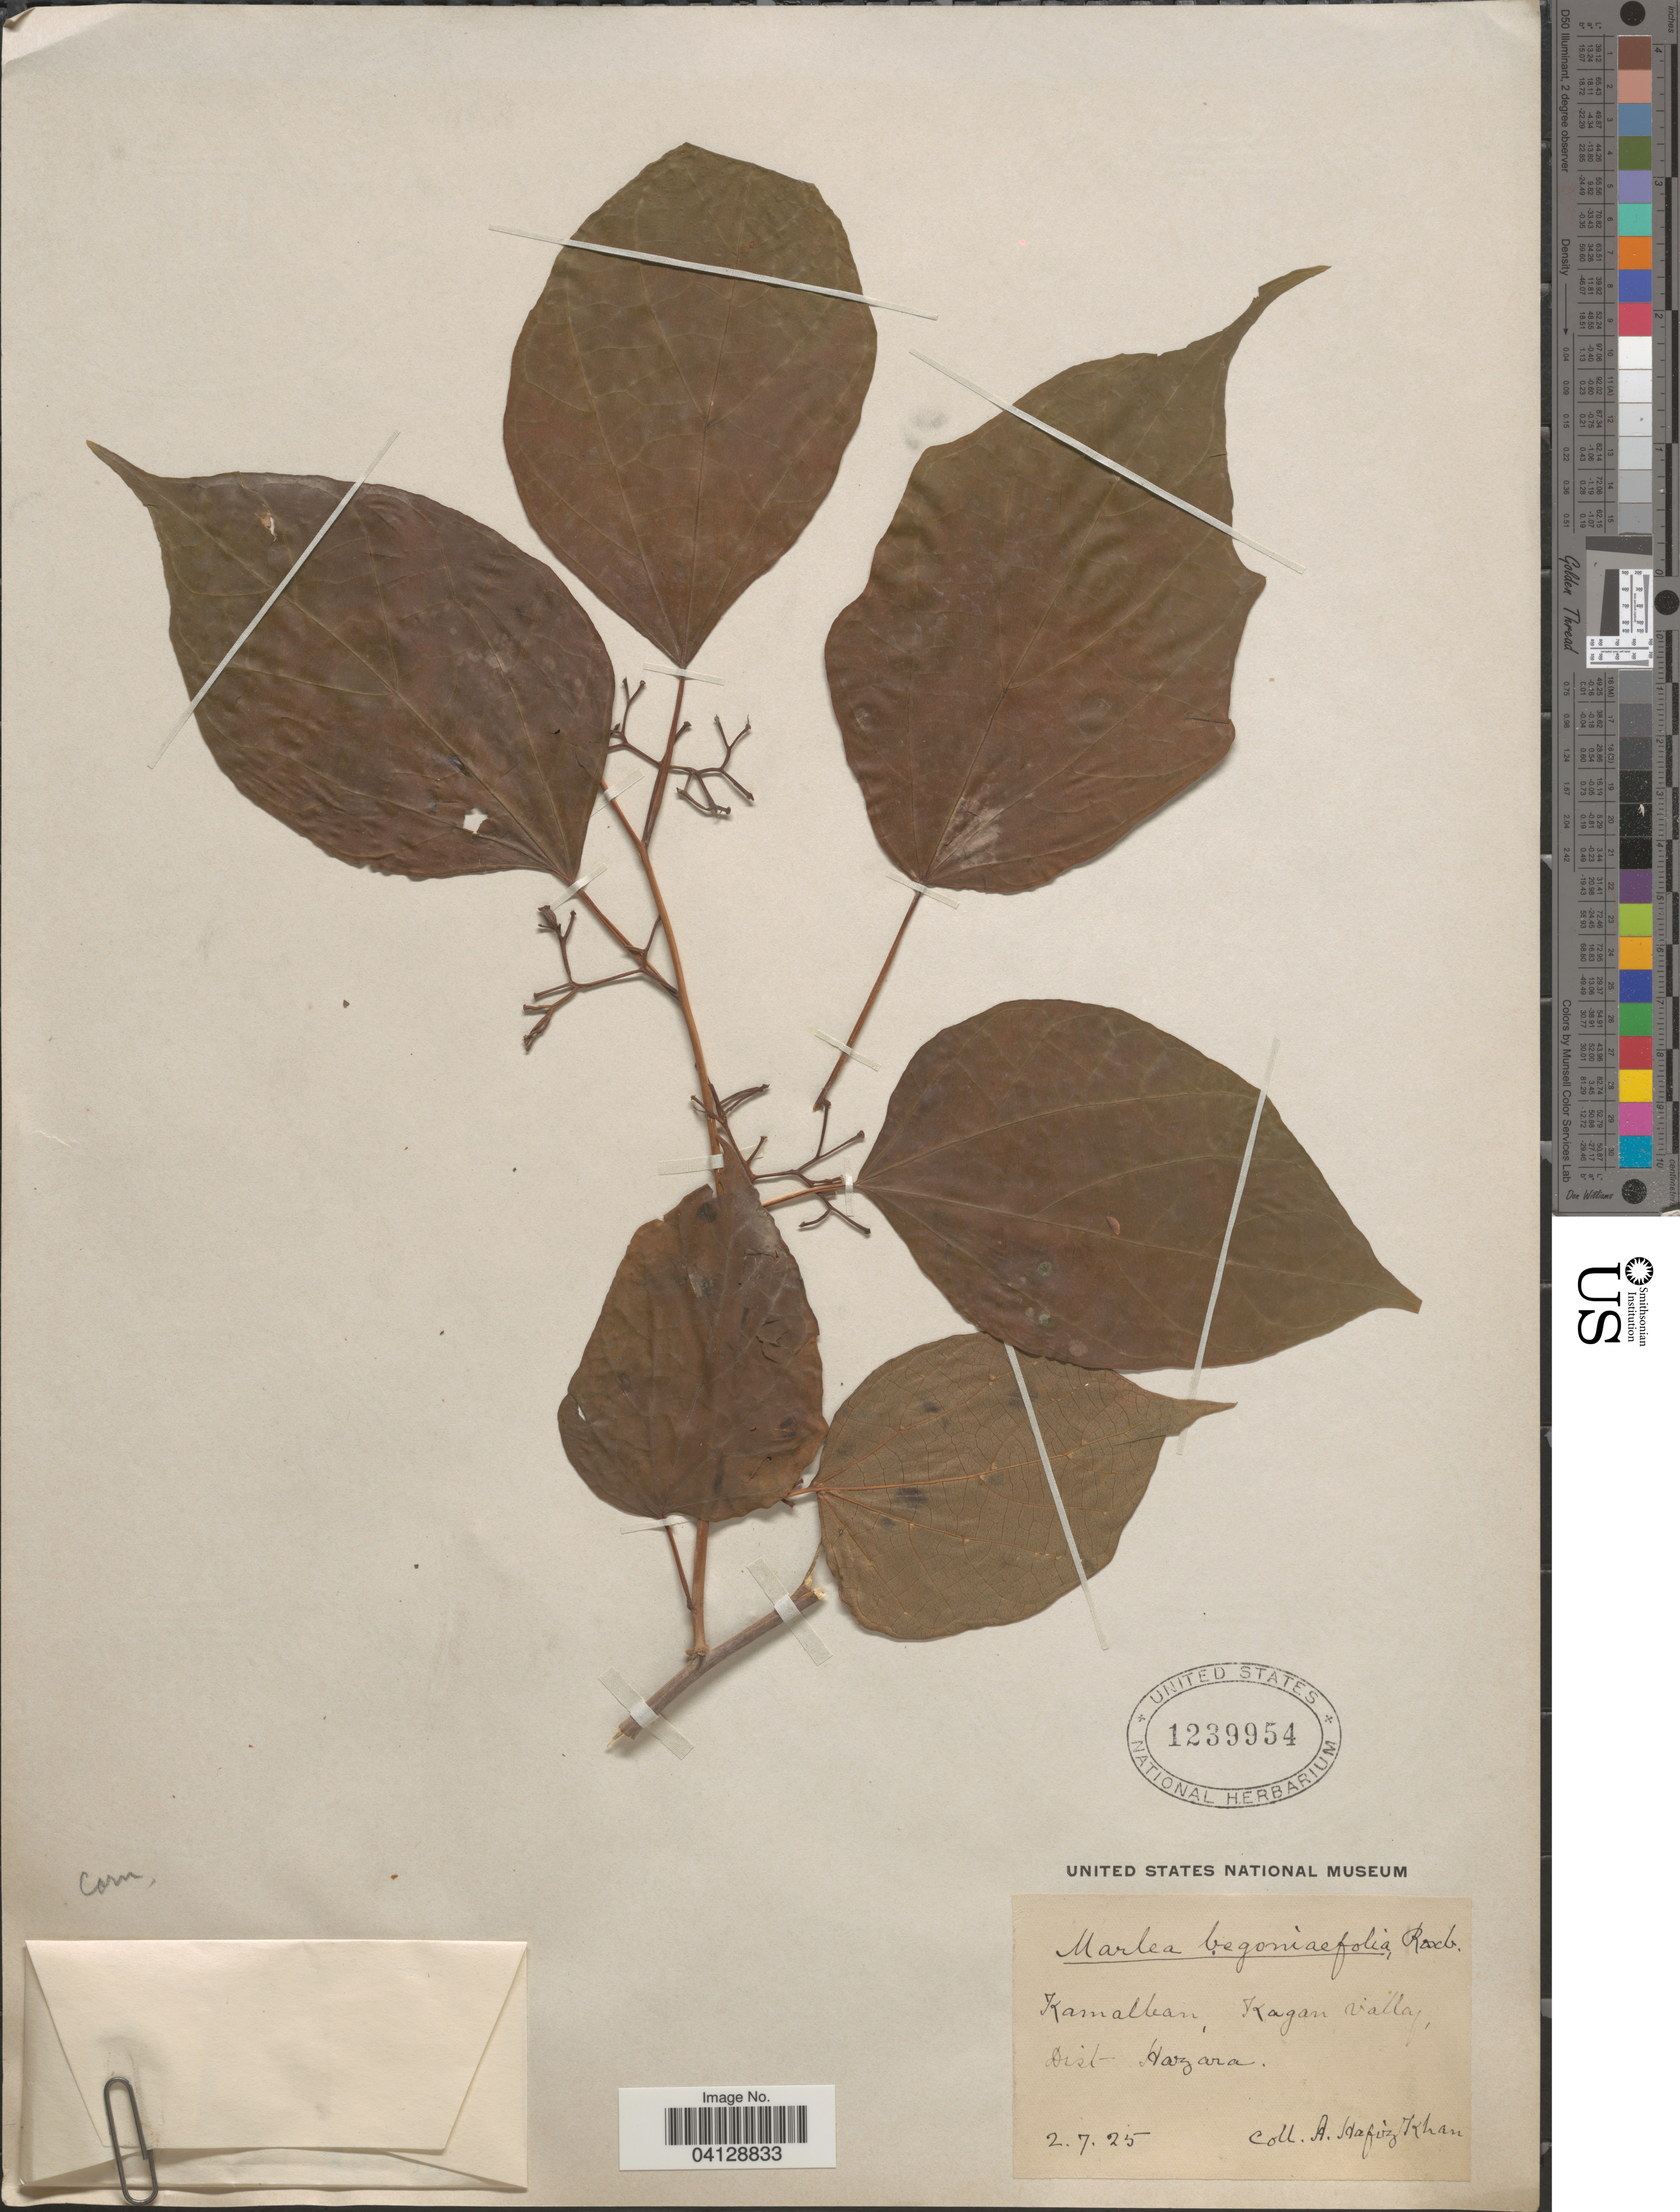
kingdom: Plantae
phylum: Tracheophyta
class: Magnoliopsida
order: Cornales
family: Cornaceae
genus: Alangium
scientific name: Alangium chinense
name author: (Harms) Rehder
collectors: A. Hafiz-Khan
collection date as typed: Transcribed d/m/y: 2/7/25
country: Pakistan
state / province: Khyber Pakhtunkhwa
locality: Kamalban, Kagan valley, Dist. Hazara.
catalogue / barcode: US 1239954